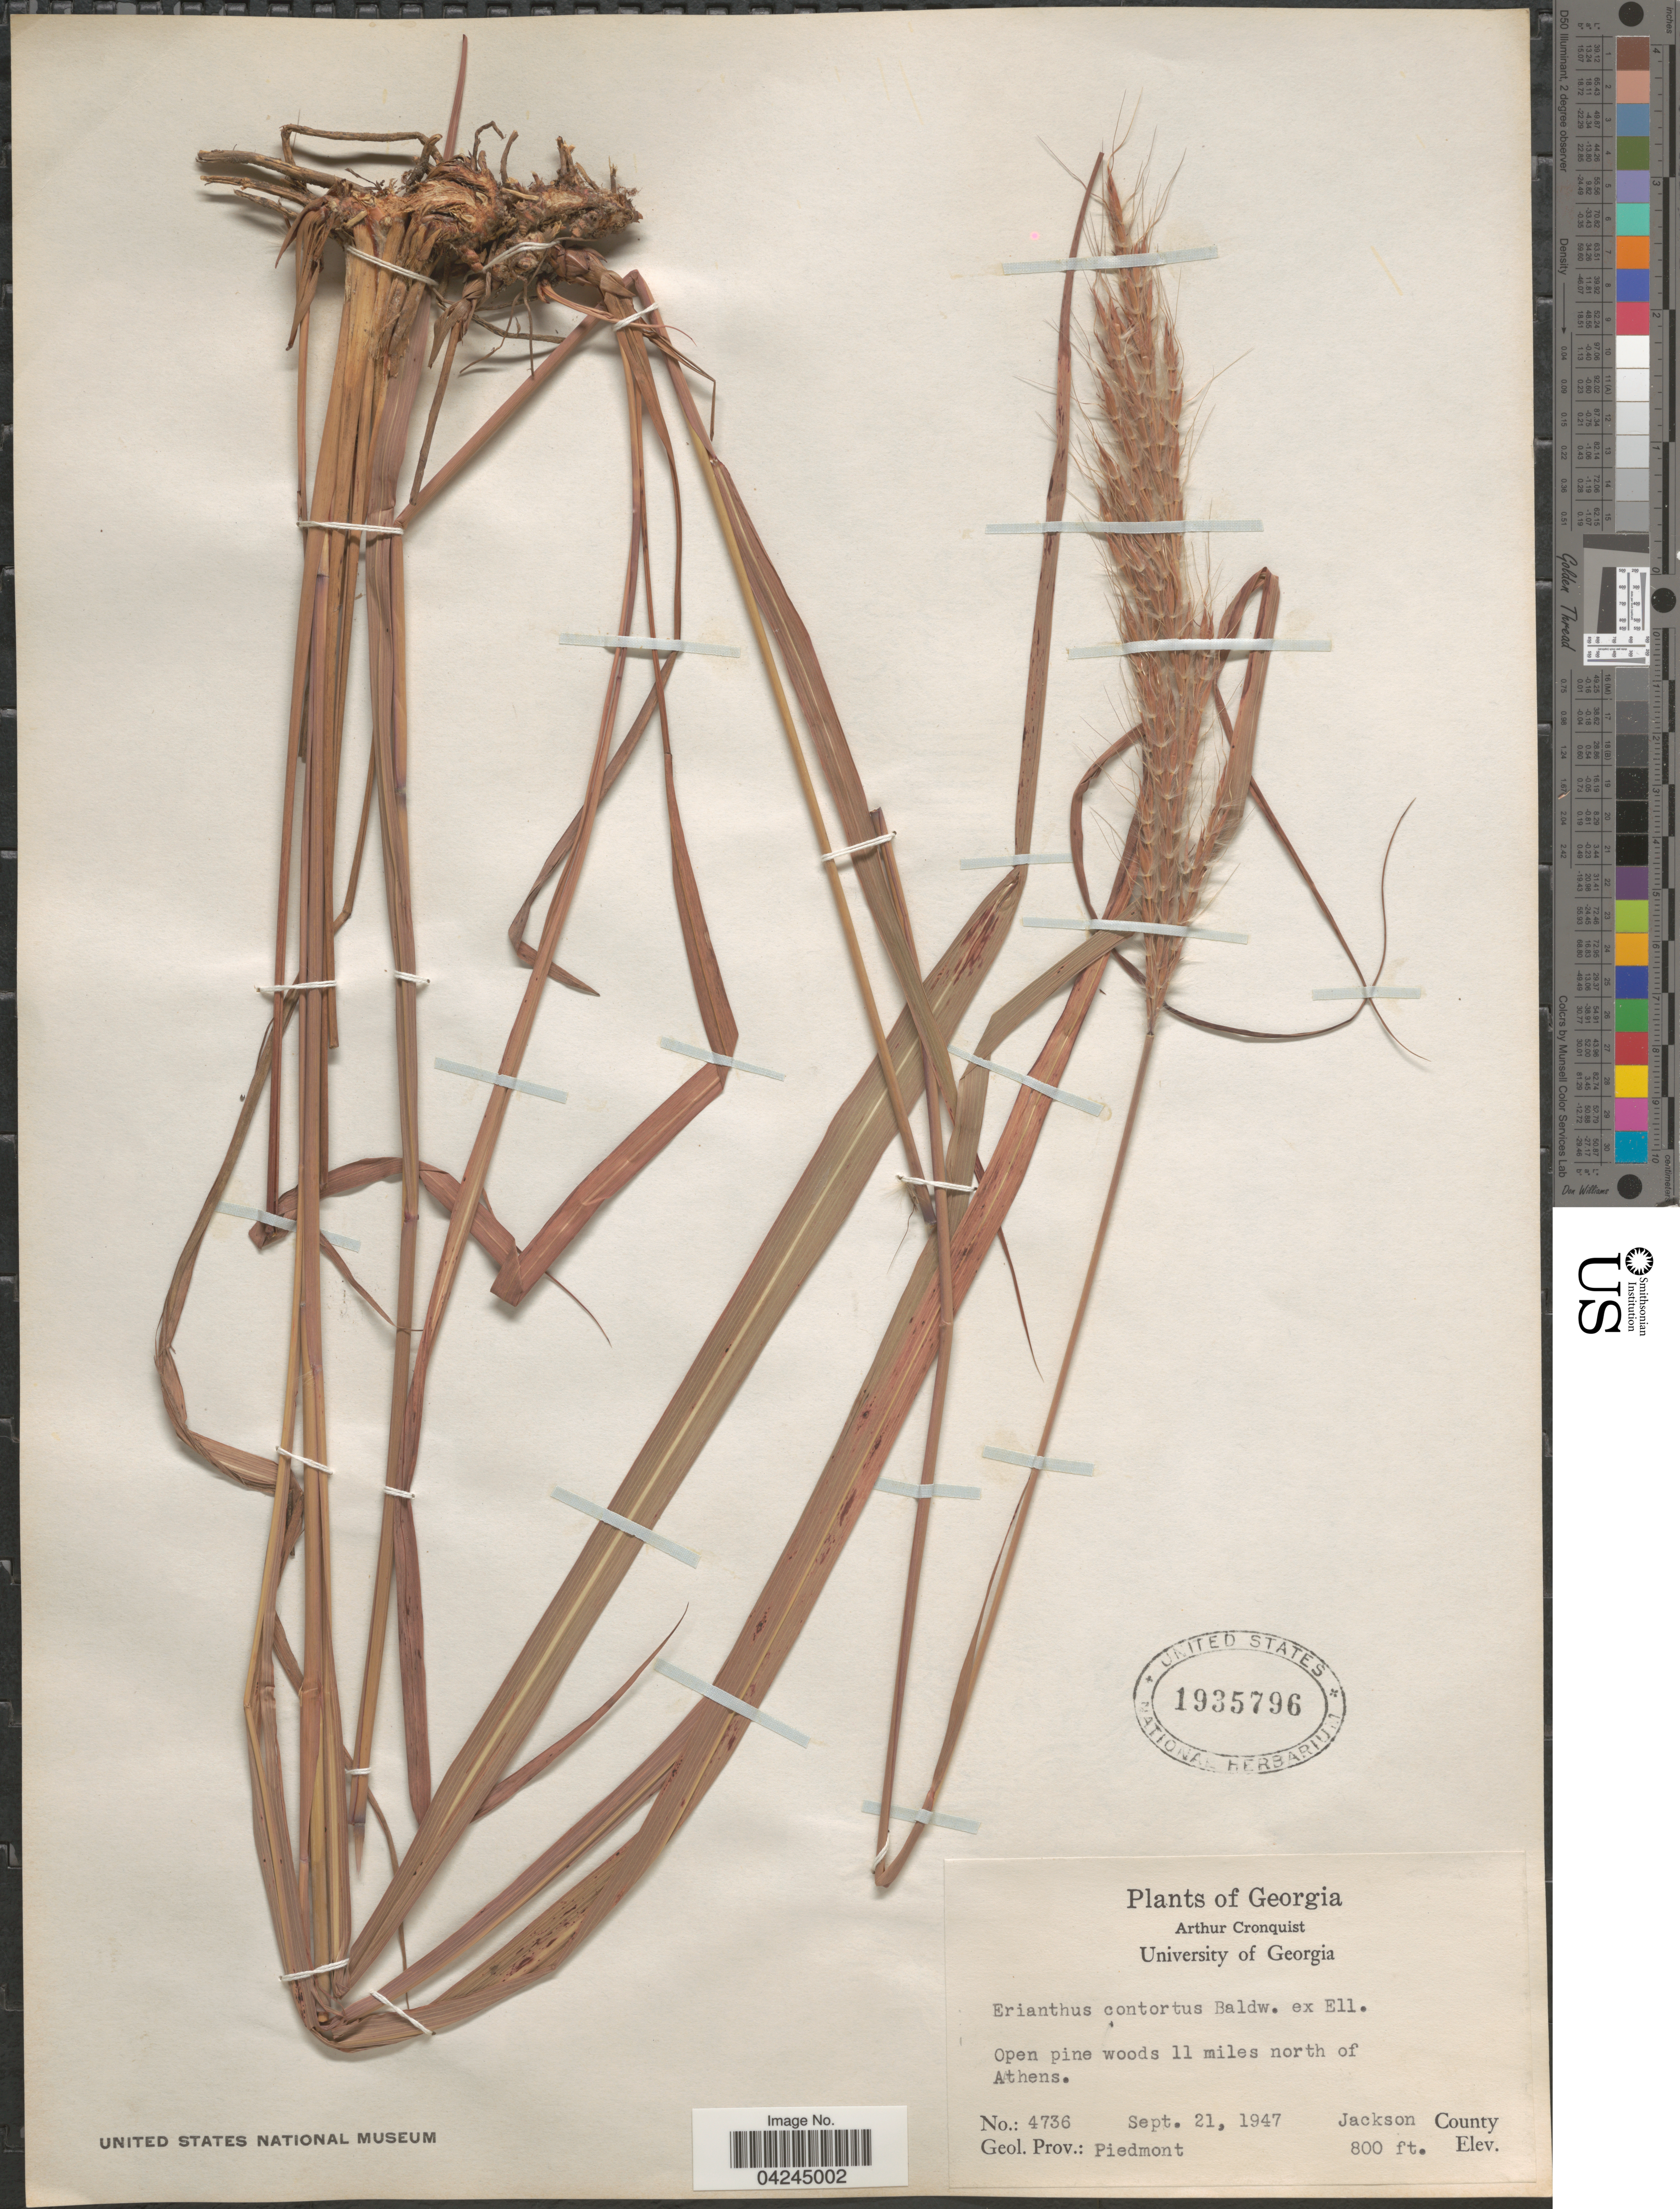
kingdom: Plantae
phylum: Tracheophyta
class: Liliopsida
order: Poales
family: Poaceae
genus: Erianthus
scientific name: Erianthus brevibarbis var. contortus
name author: (Elliott) D.B. Ward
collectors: A. J. Cronquist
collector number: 4736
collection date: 1947-09-21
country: United States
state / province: Georgia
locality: Open pine woods 11 miles north of Athens. Jackson County. Geol. Prov.: Piedmont.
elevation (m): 244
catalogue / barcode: US 1935796